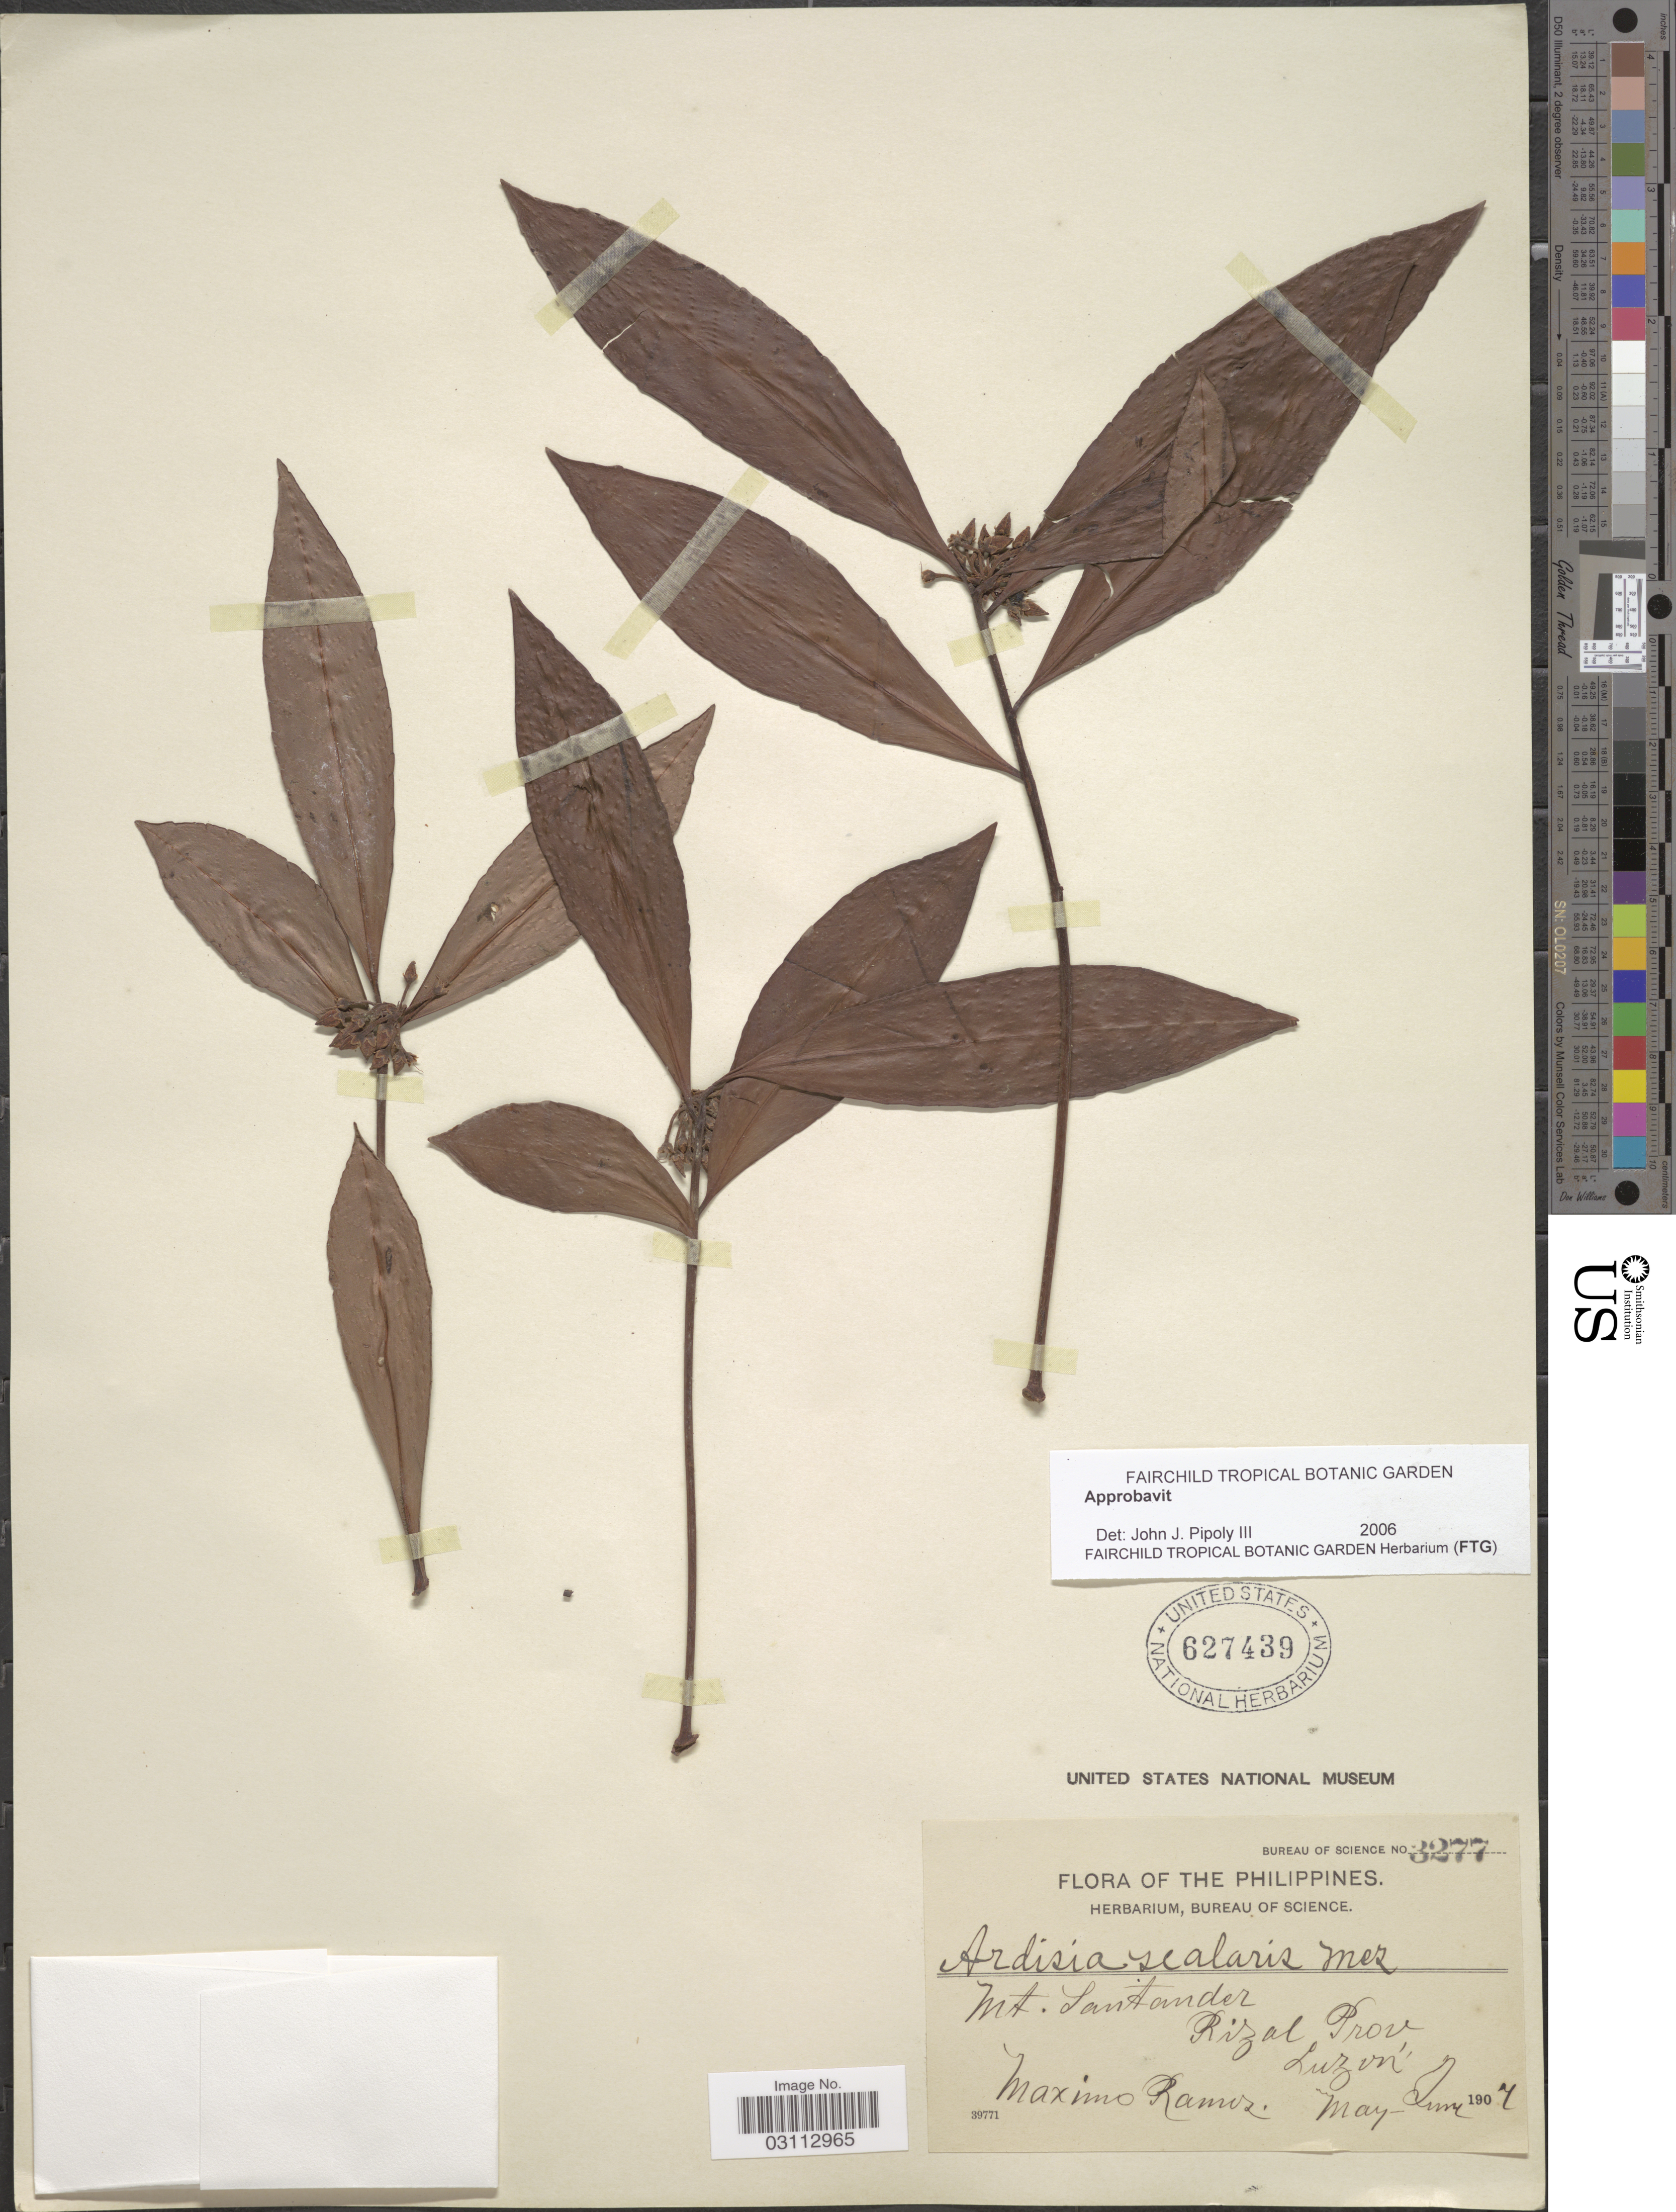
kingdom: Plantae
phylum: Tracheophyta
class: Magnoliopsida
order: Ericales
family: Primulaceae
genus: Ardisia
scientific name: Ardisia scalaris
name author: Mez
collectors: M. Ramos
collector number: Bureau of Science 3277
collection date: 1907-05/1907-06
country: Philippines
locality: Mt. Santander. Rizal Prov., Luzon.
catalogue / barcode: US 627439